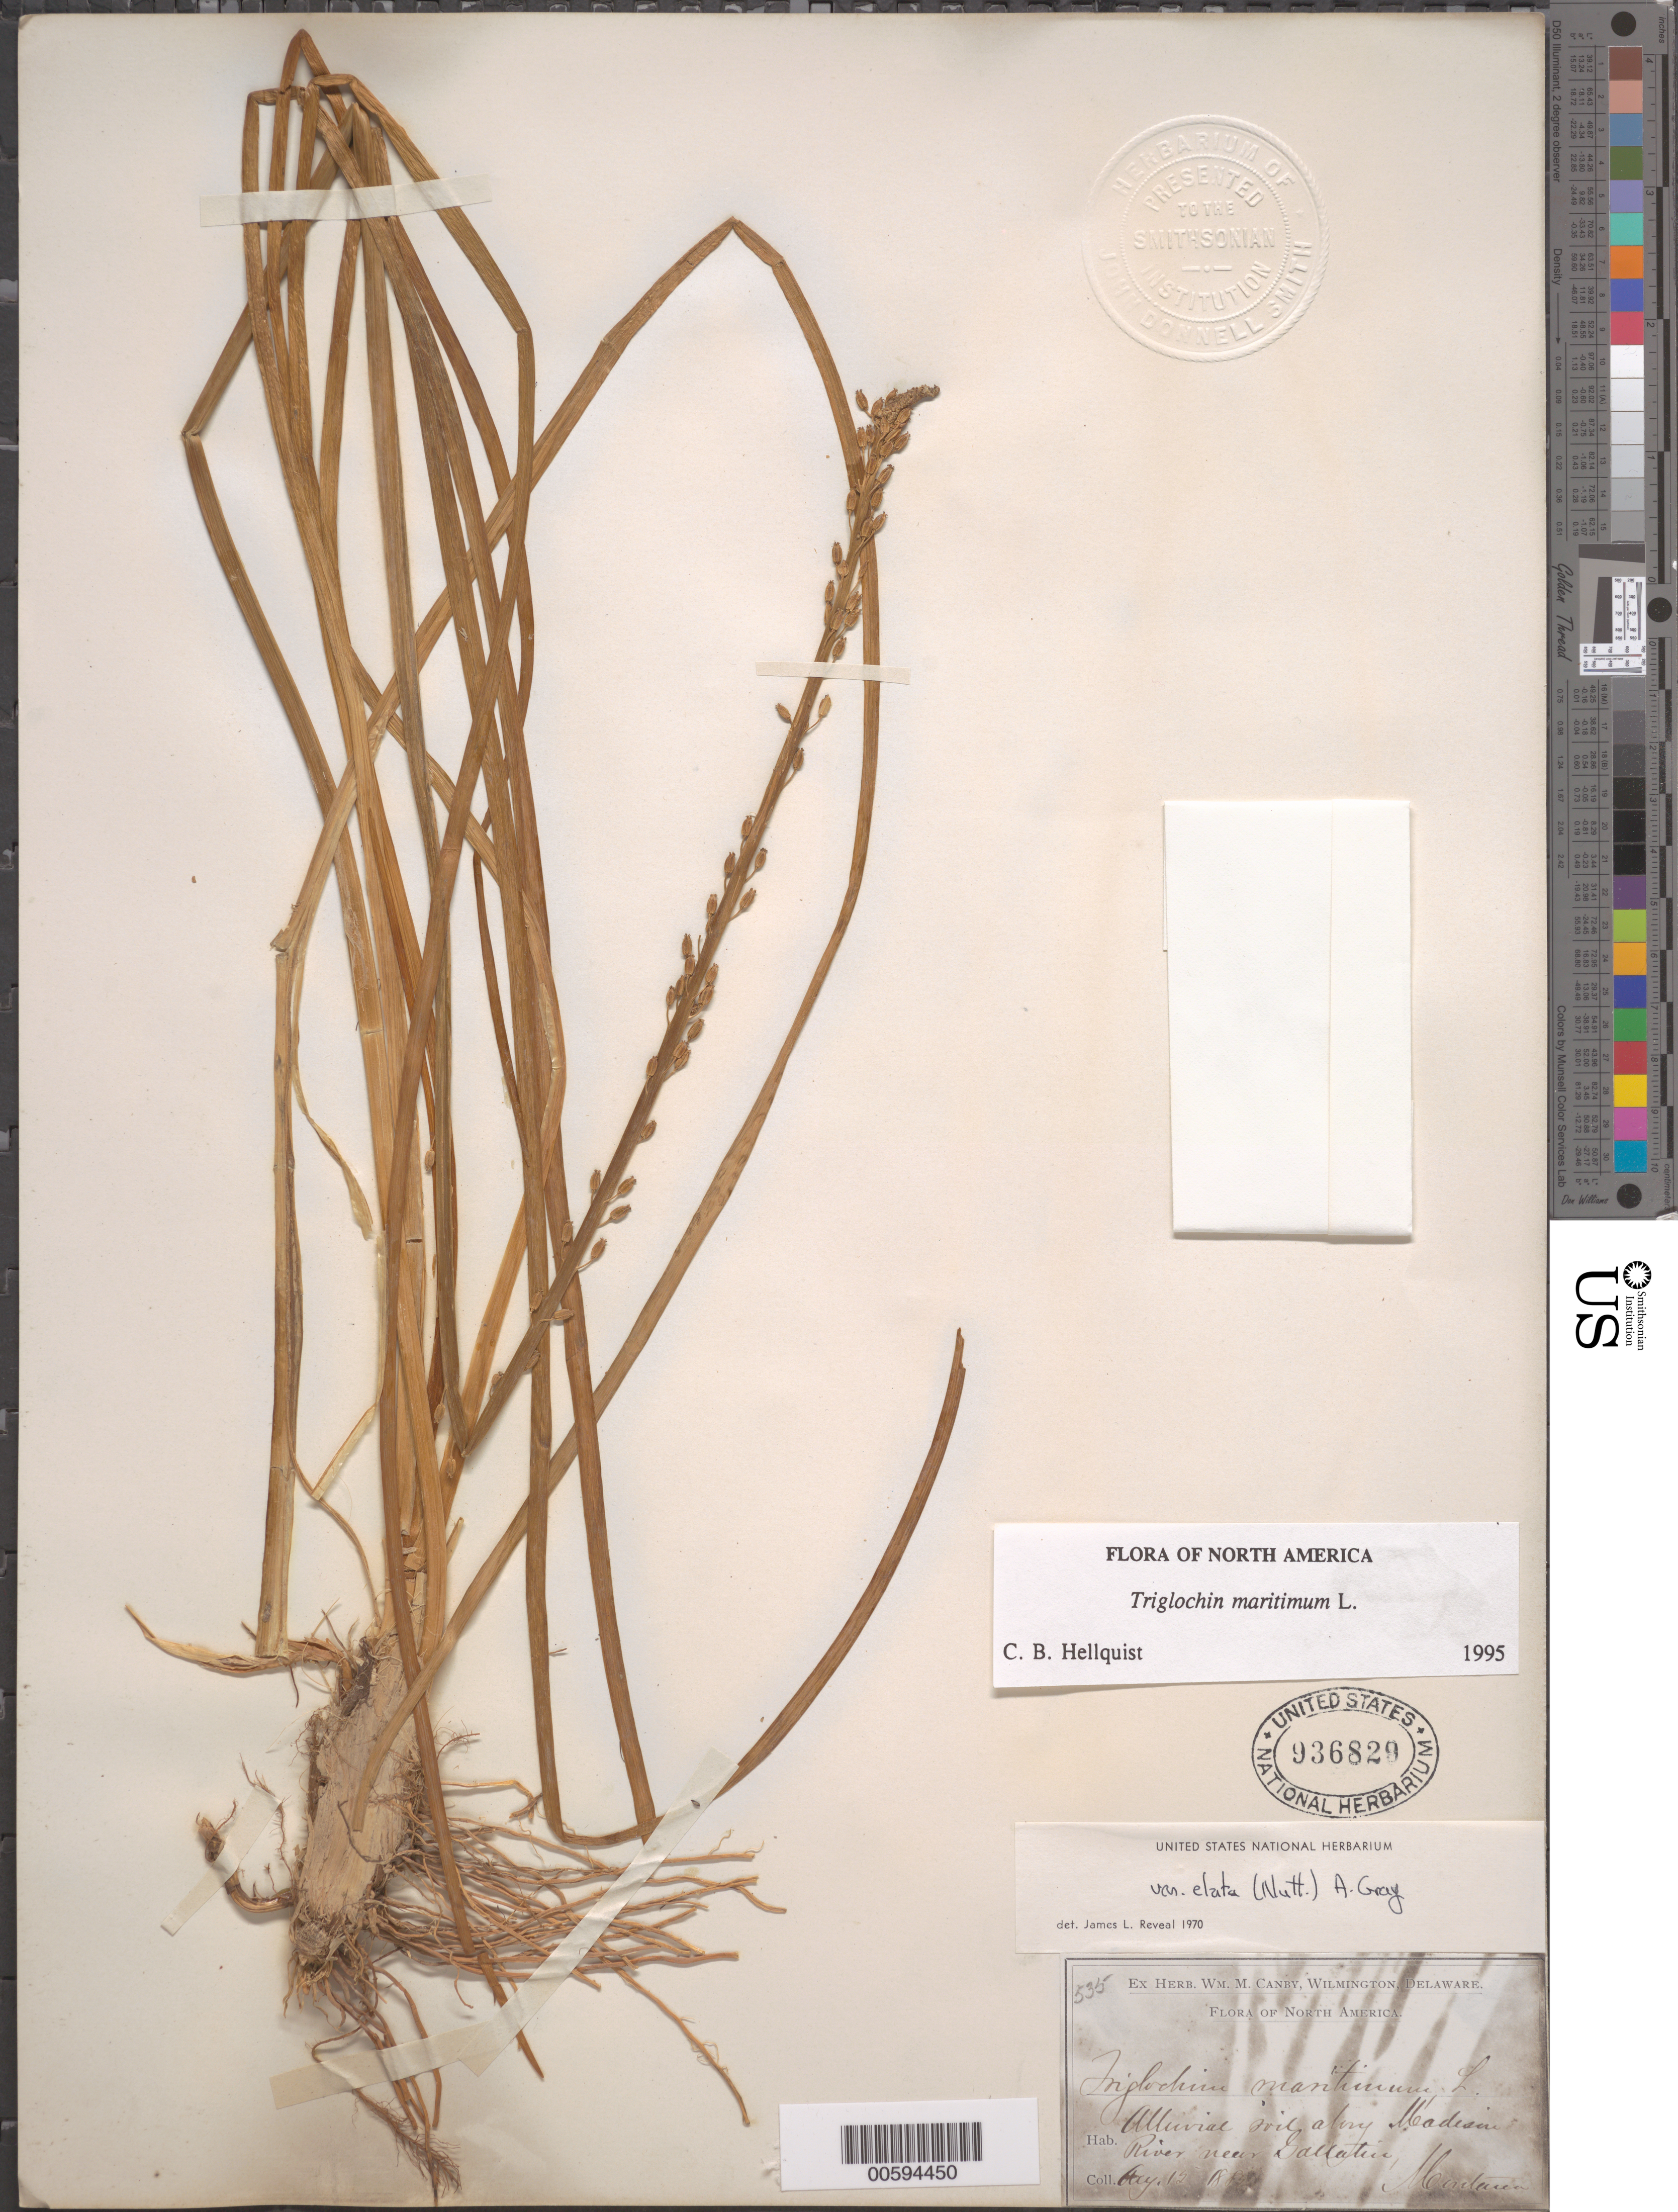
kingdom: Plantae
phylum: Tracheophyta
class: Liliopsida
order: Alismatales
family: Juncaginaceae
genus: Triglochin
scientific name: Triglochin maritima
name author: L.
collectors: W. M. Canby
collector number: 535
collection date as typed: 15 Aug 1880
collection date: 1880-08-15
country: United States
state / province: Montana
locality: Madison River, near Gallatin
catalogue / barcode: US 936829